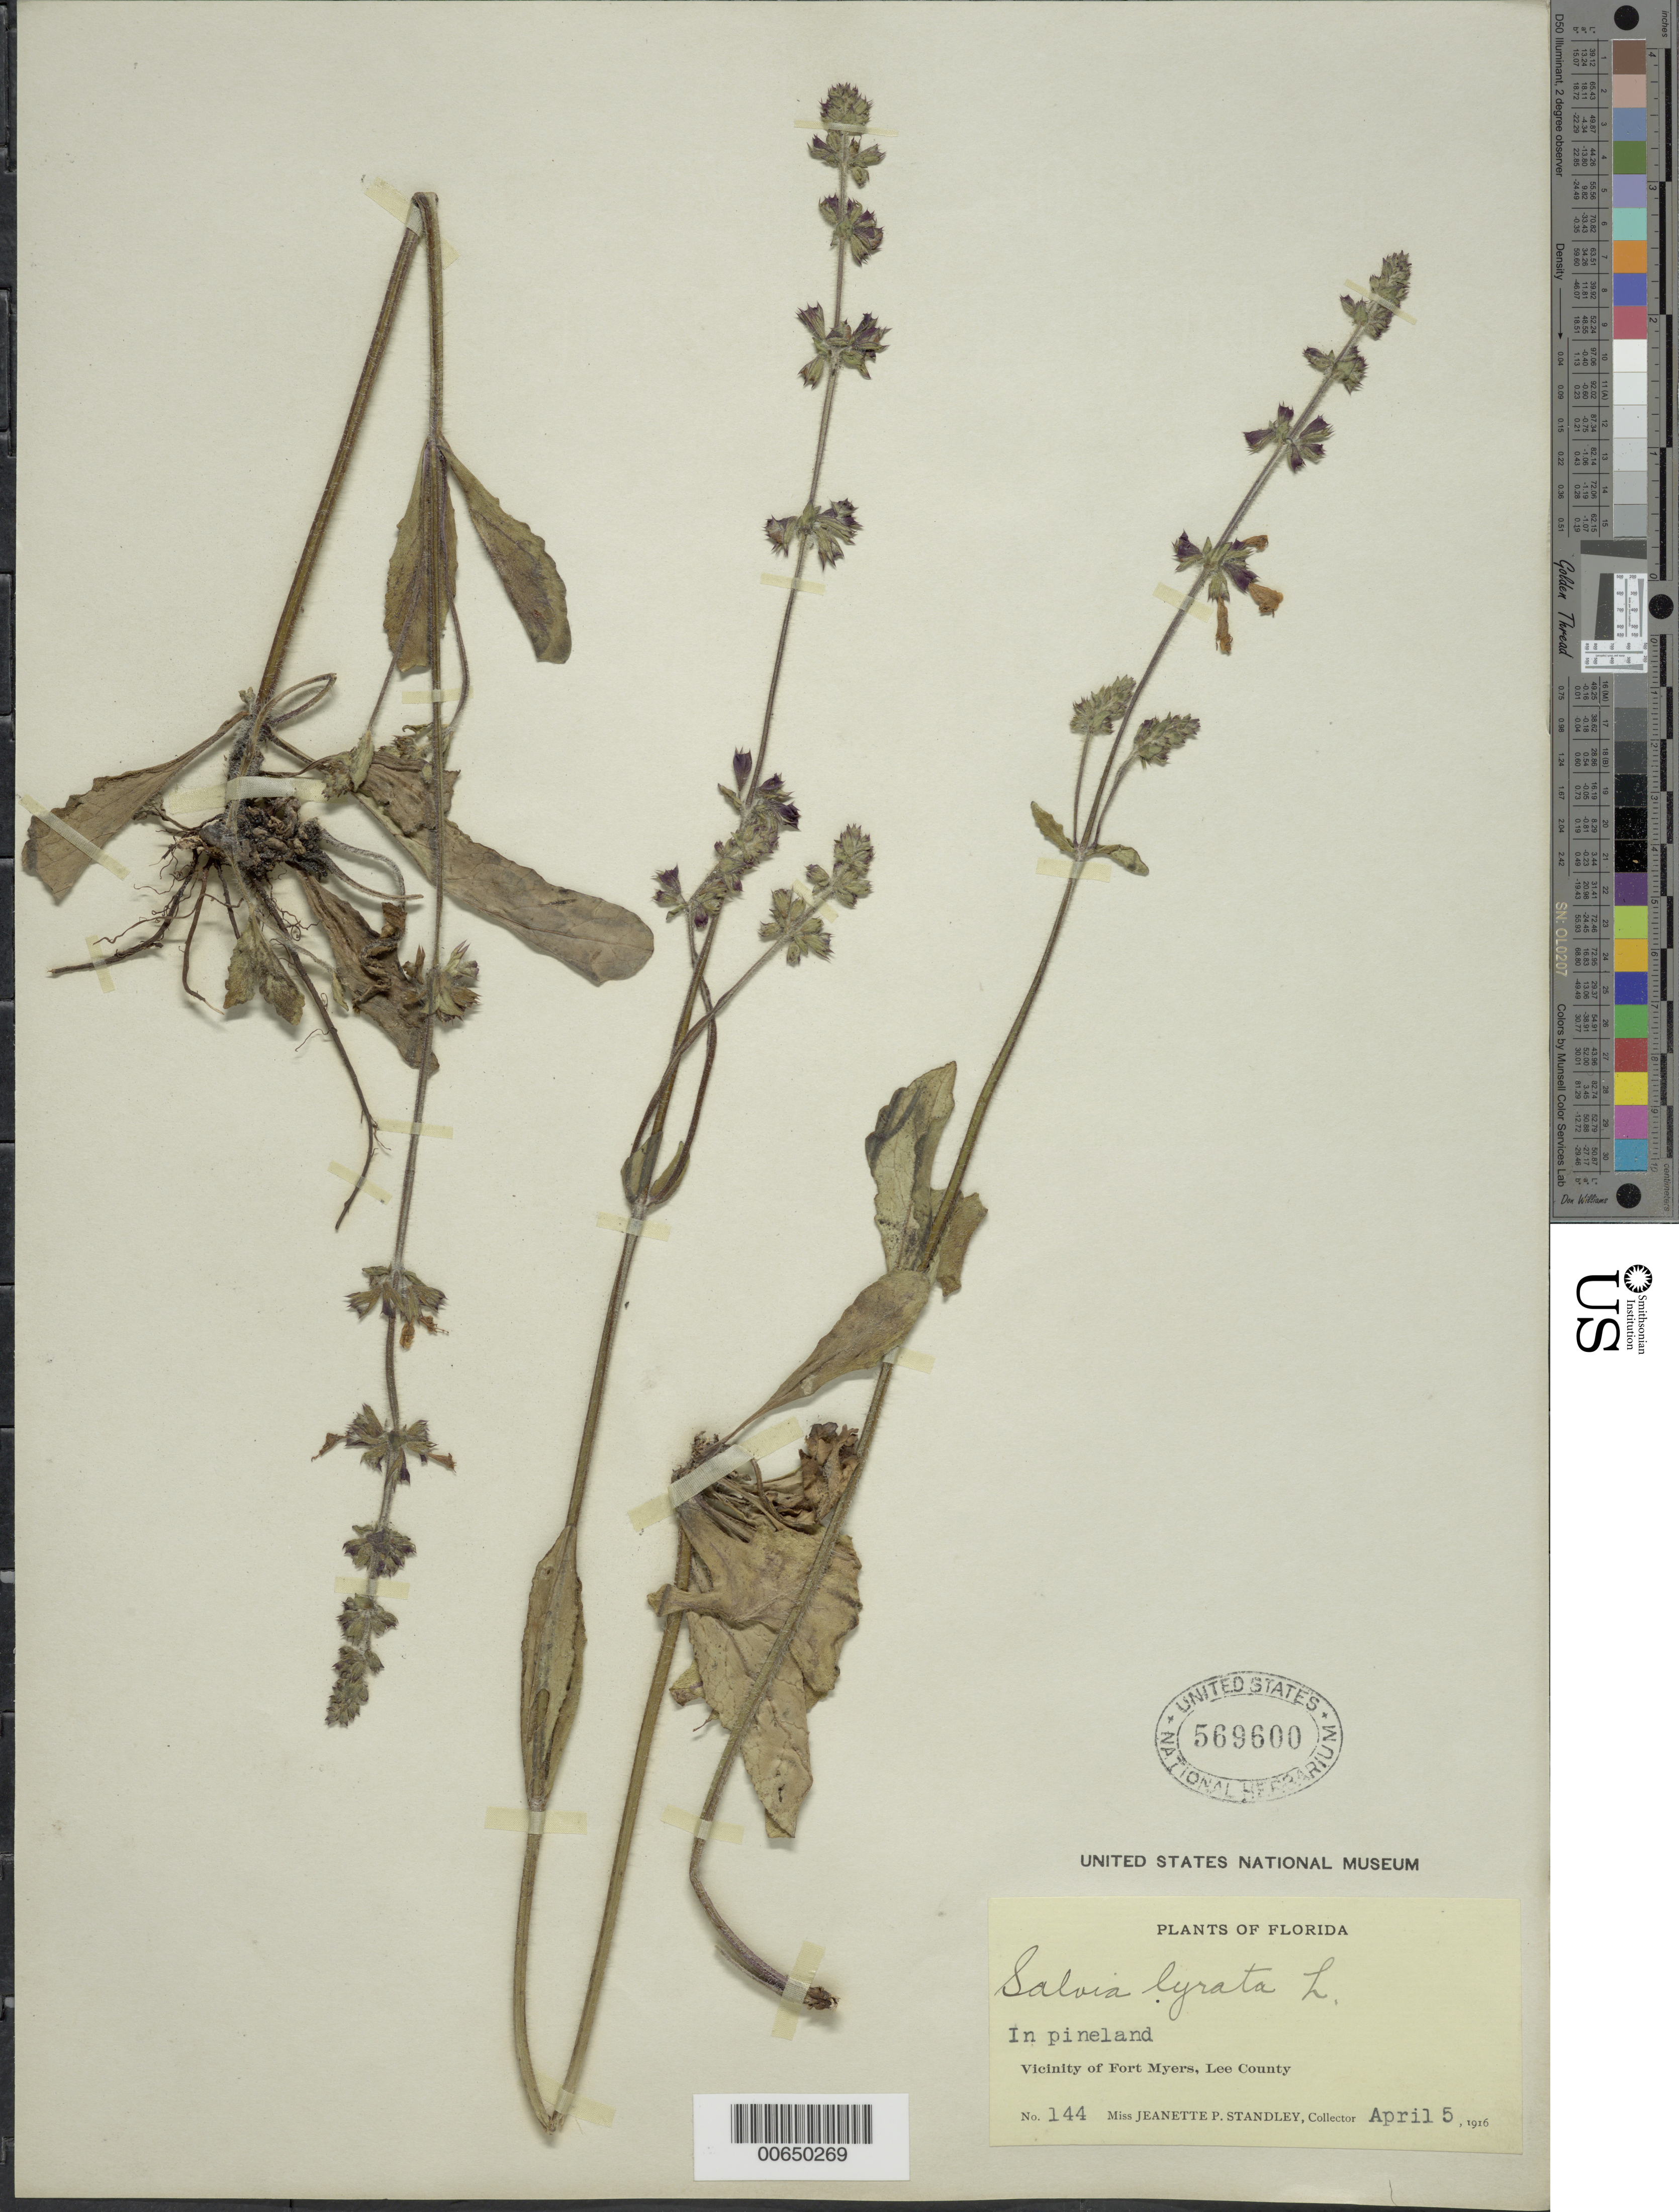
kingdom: Plantae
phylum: Tracheophyta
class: Magnoliopsida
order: Lamiales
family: Lamiaceae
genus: Salvia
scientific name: Salvia lyrata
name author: L.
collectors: J. P. Standley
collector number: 144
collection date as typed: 05 Apr 1916 or 04 May 1916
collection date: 1916-04-05 or 1916-05-04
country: United States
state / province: Florida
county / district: Lee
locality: Vicinity of Ft. Myers.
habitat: In pineland.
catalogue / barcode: US 569600